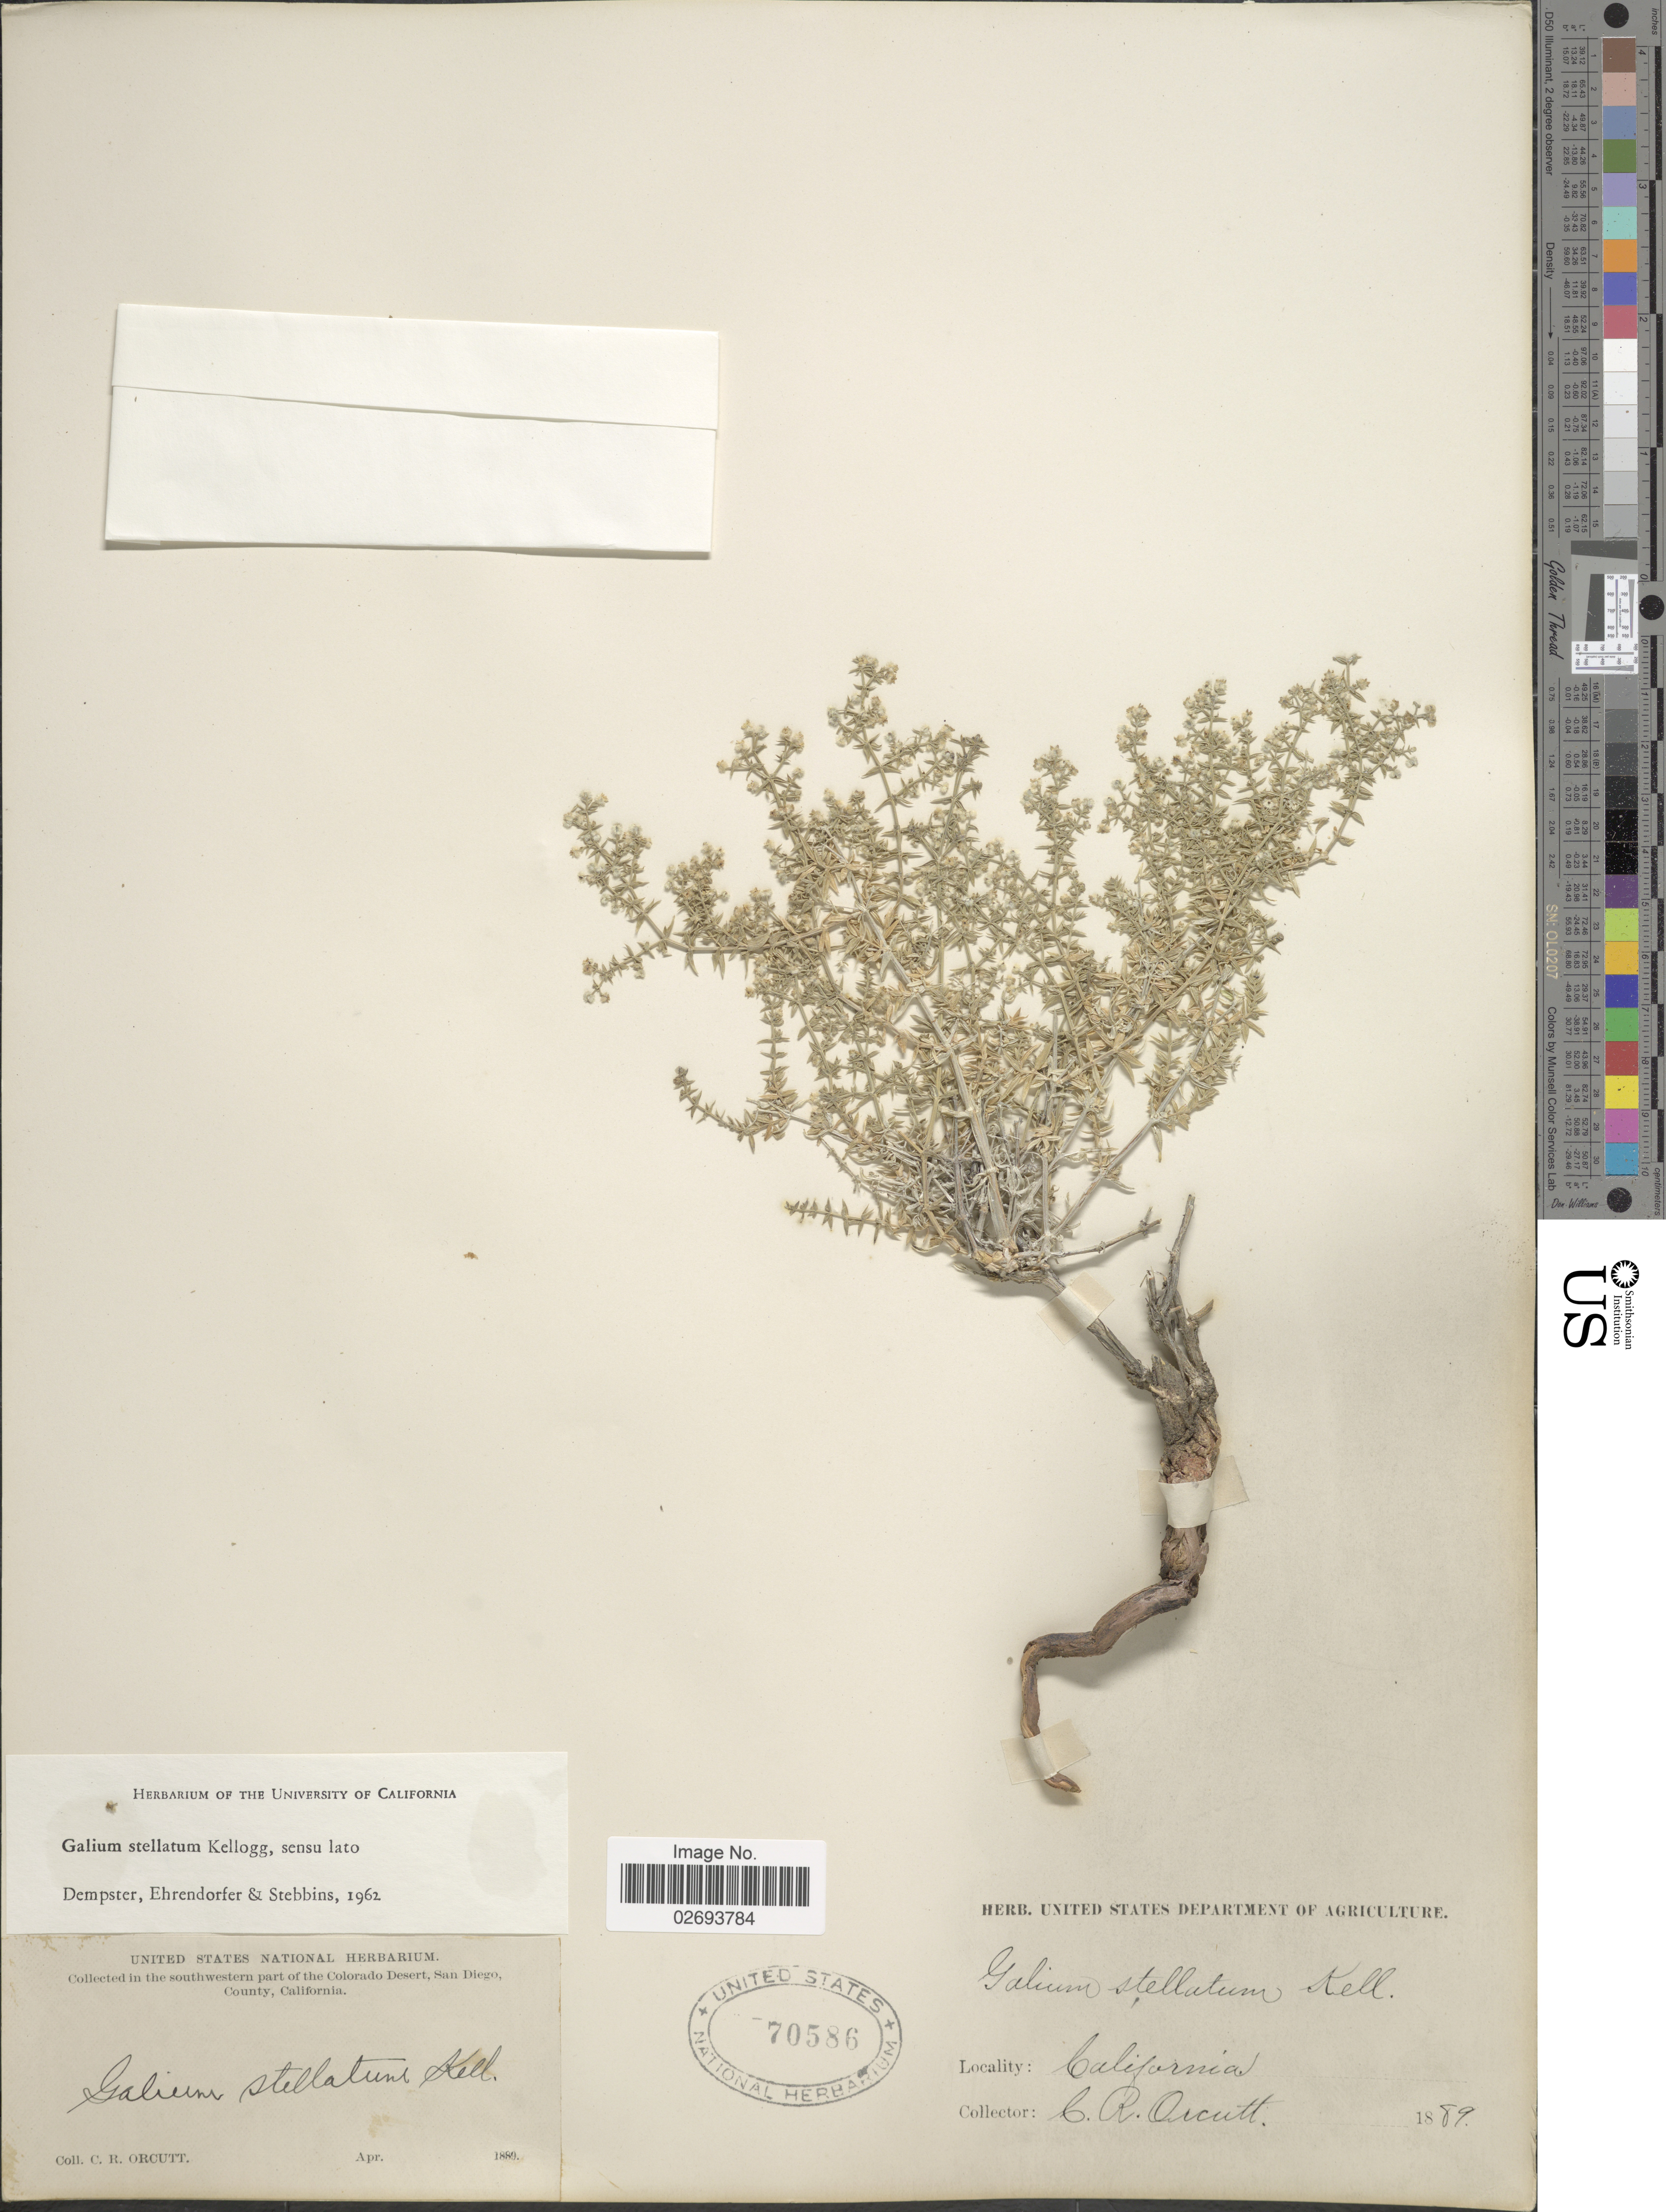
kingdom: Plantae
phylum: Tracheophyta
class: Magnoliopsida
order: Gentianales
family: Rubiaceae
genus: Galium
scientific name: Galium stellatum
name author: Kellogg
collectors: C. R. Orcutt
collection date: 1889-04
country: United States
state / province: California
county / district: San Diego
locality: In the Southwestern part of the Colorado Desert, San Diego County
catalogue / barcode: US 70586